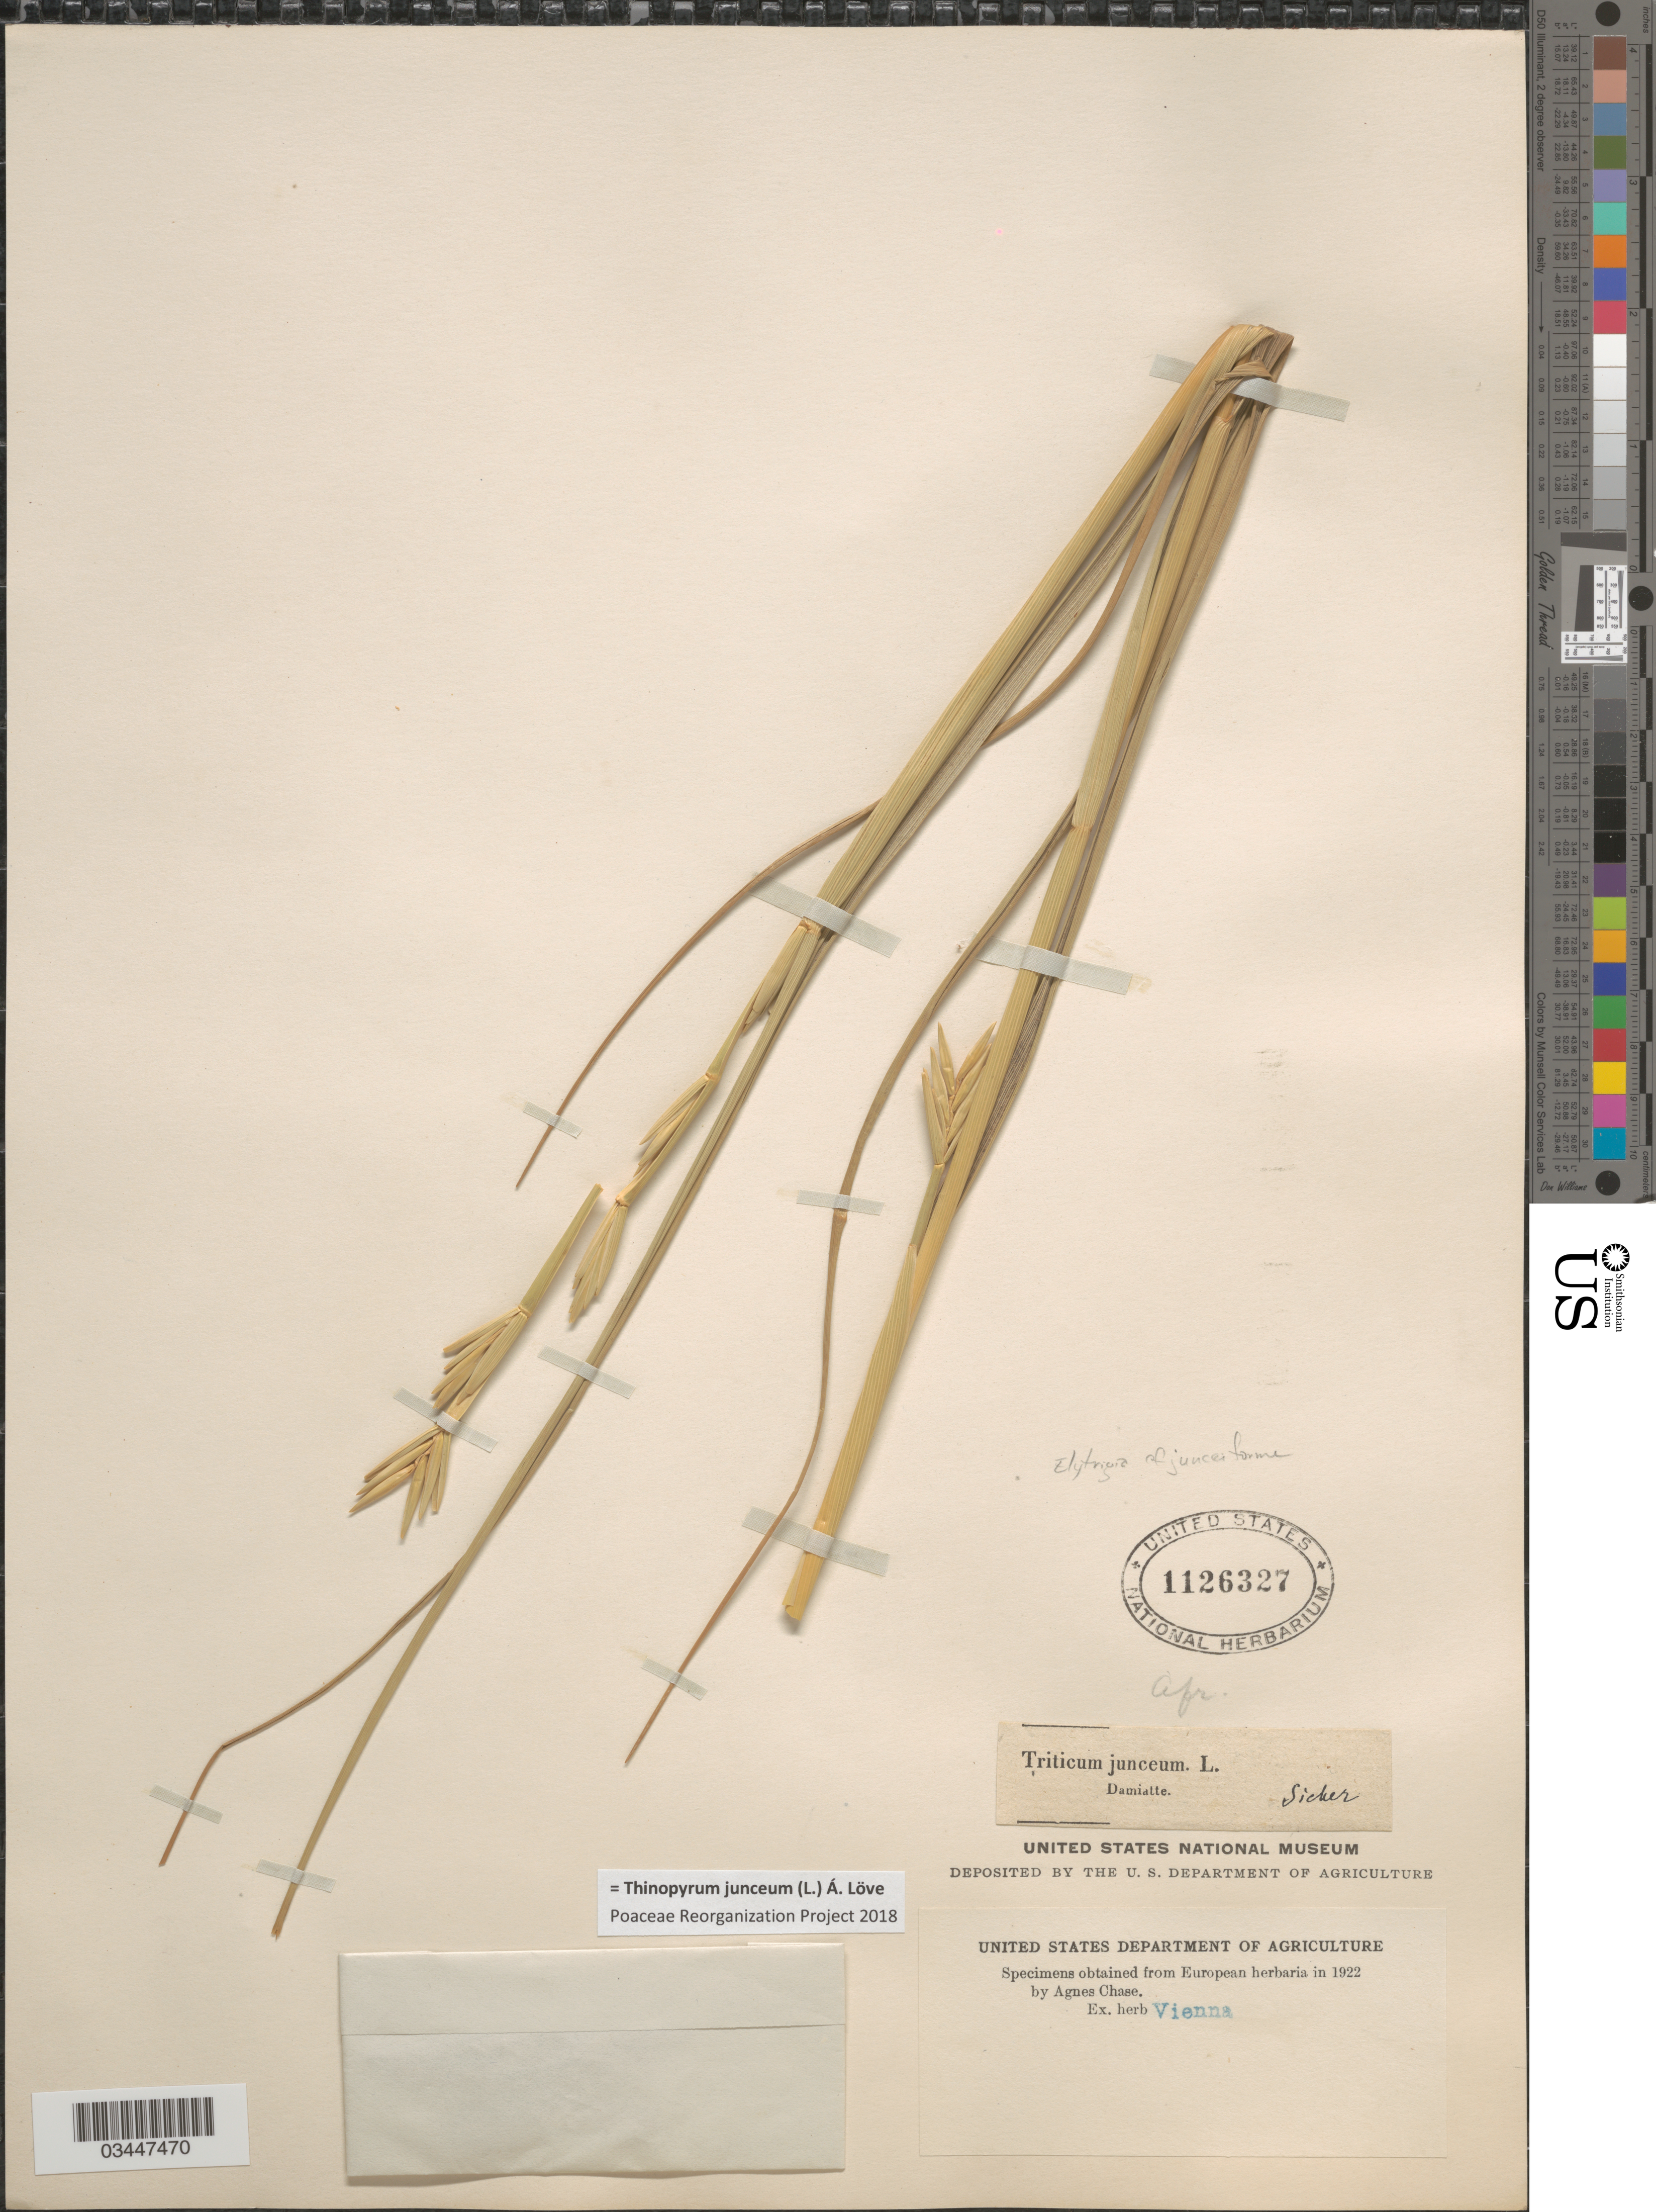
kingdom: Plantae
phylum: Tracheophyta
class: Liliopsida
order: Poales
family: Poaceae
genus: Thinopyrum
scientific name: Thinopyrum junceum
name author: (L.) Á. Löve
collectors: -- Sieber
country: Egypt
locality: Afr. Damiatte.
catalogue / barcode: US 1126327